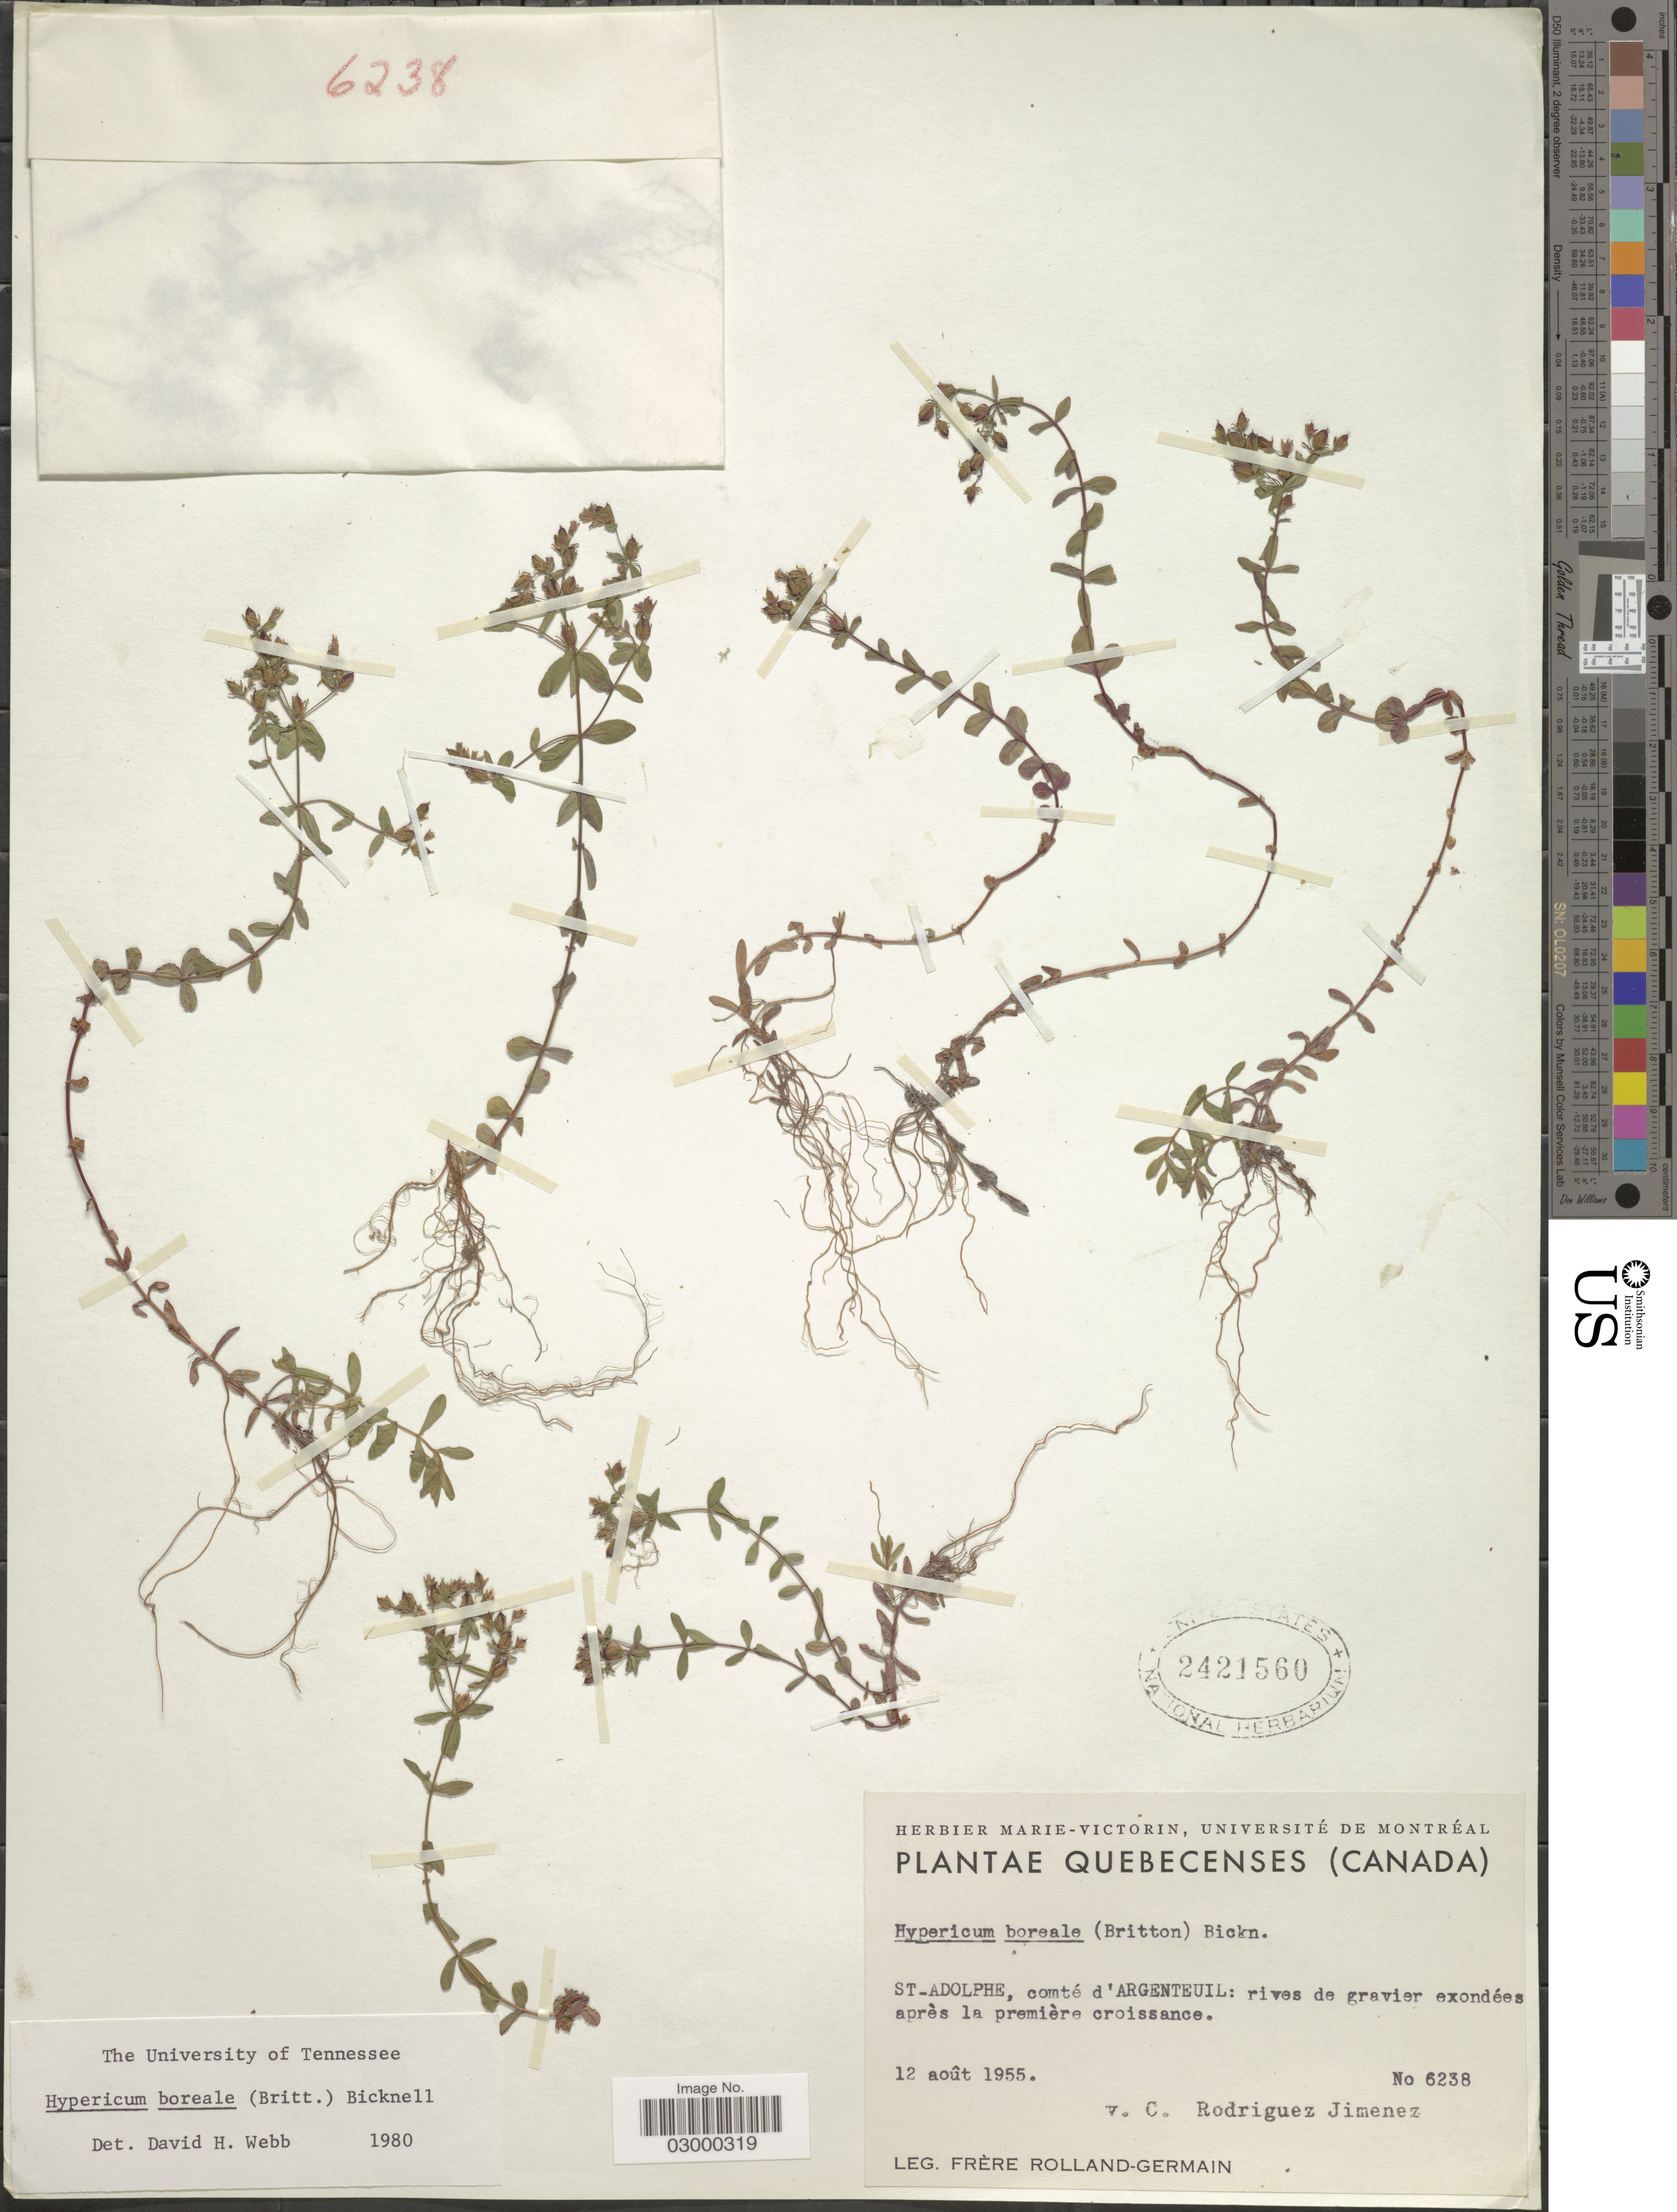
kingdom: Plantae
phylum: Tracheophyta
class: Magnoliopsida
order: Malpighiales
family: Hypericaceae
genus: Hypericum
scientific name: Hypericum boreale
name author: (Britton) E.P. Bicknell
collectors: Rolland-Germain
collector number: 6238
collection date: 1955-08-12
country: Canada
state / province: Quebec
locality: St-Adolphe, comté d'Argenteuil: rives de gravier exondées après la première croissance.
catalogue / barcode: US 2421560